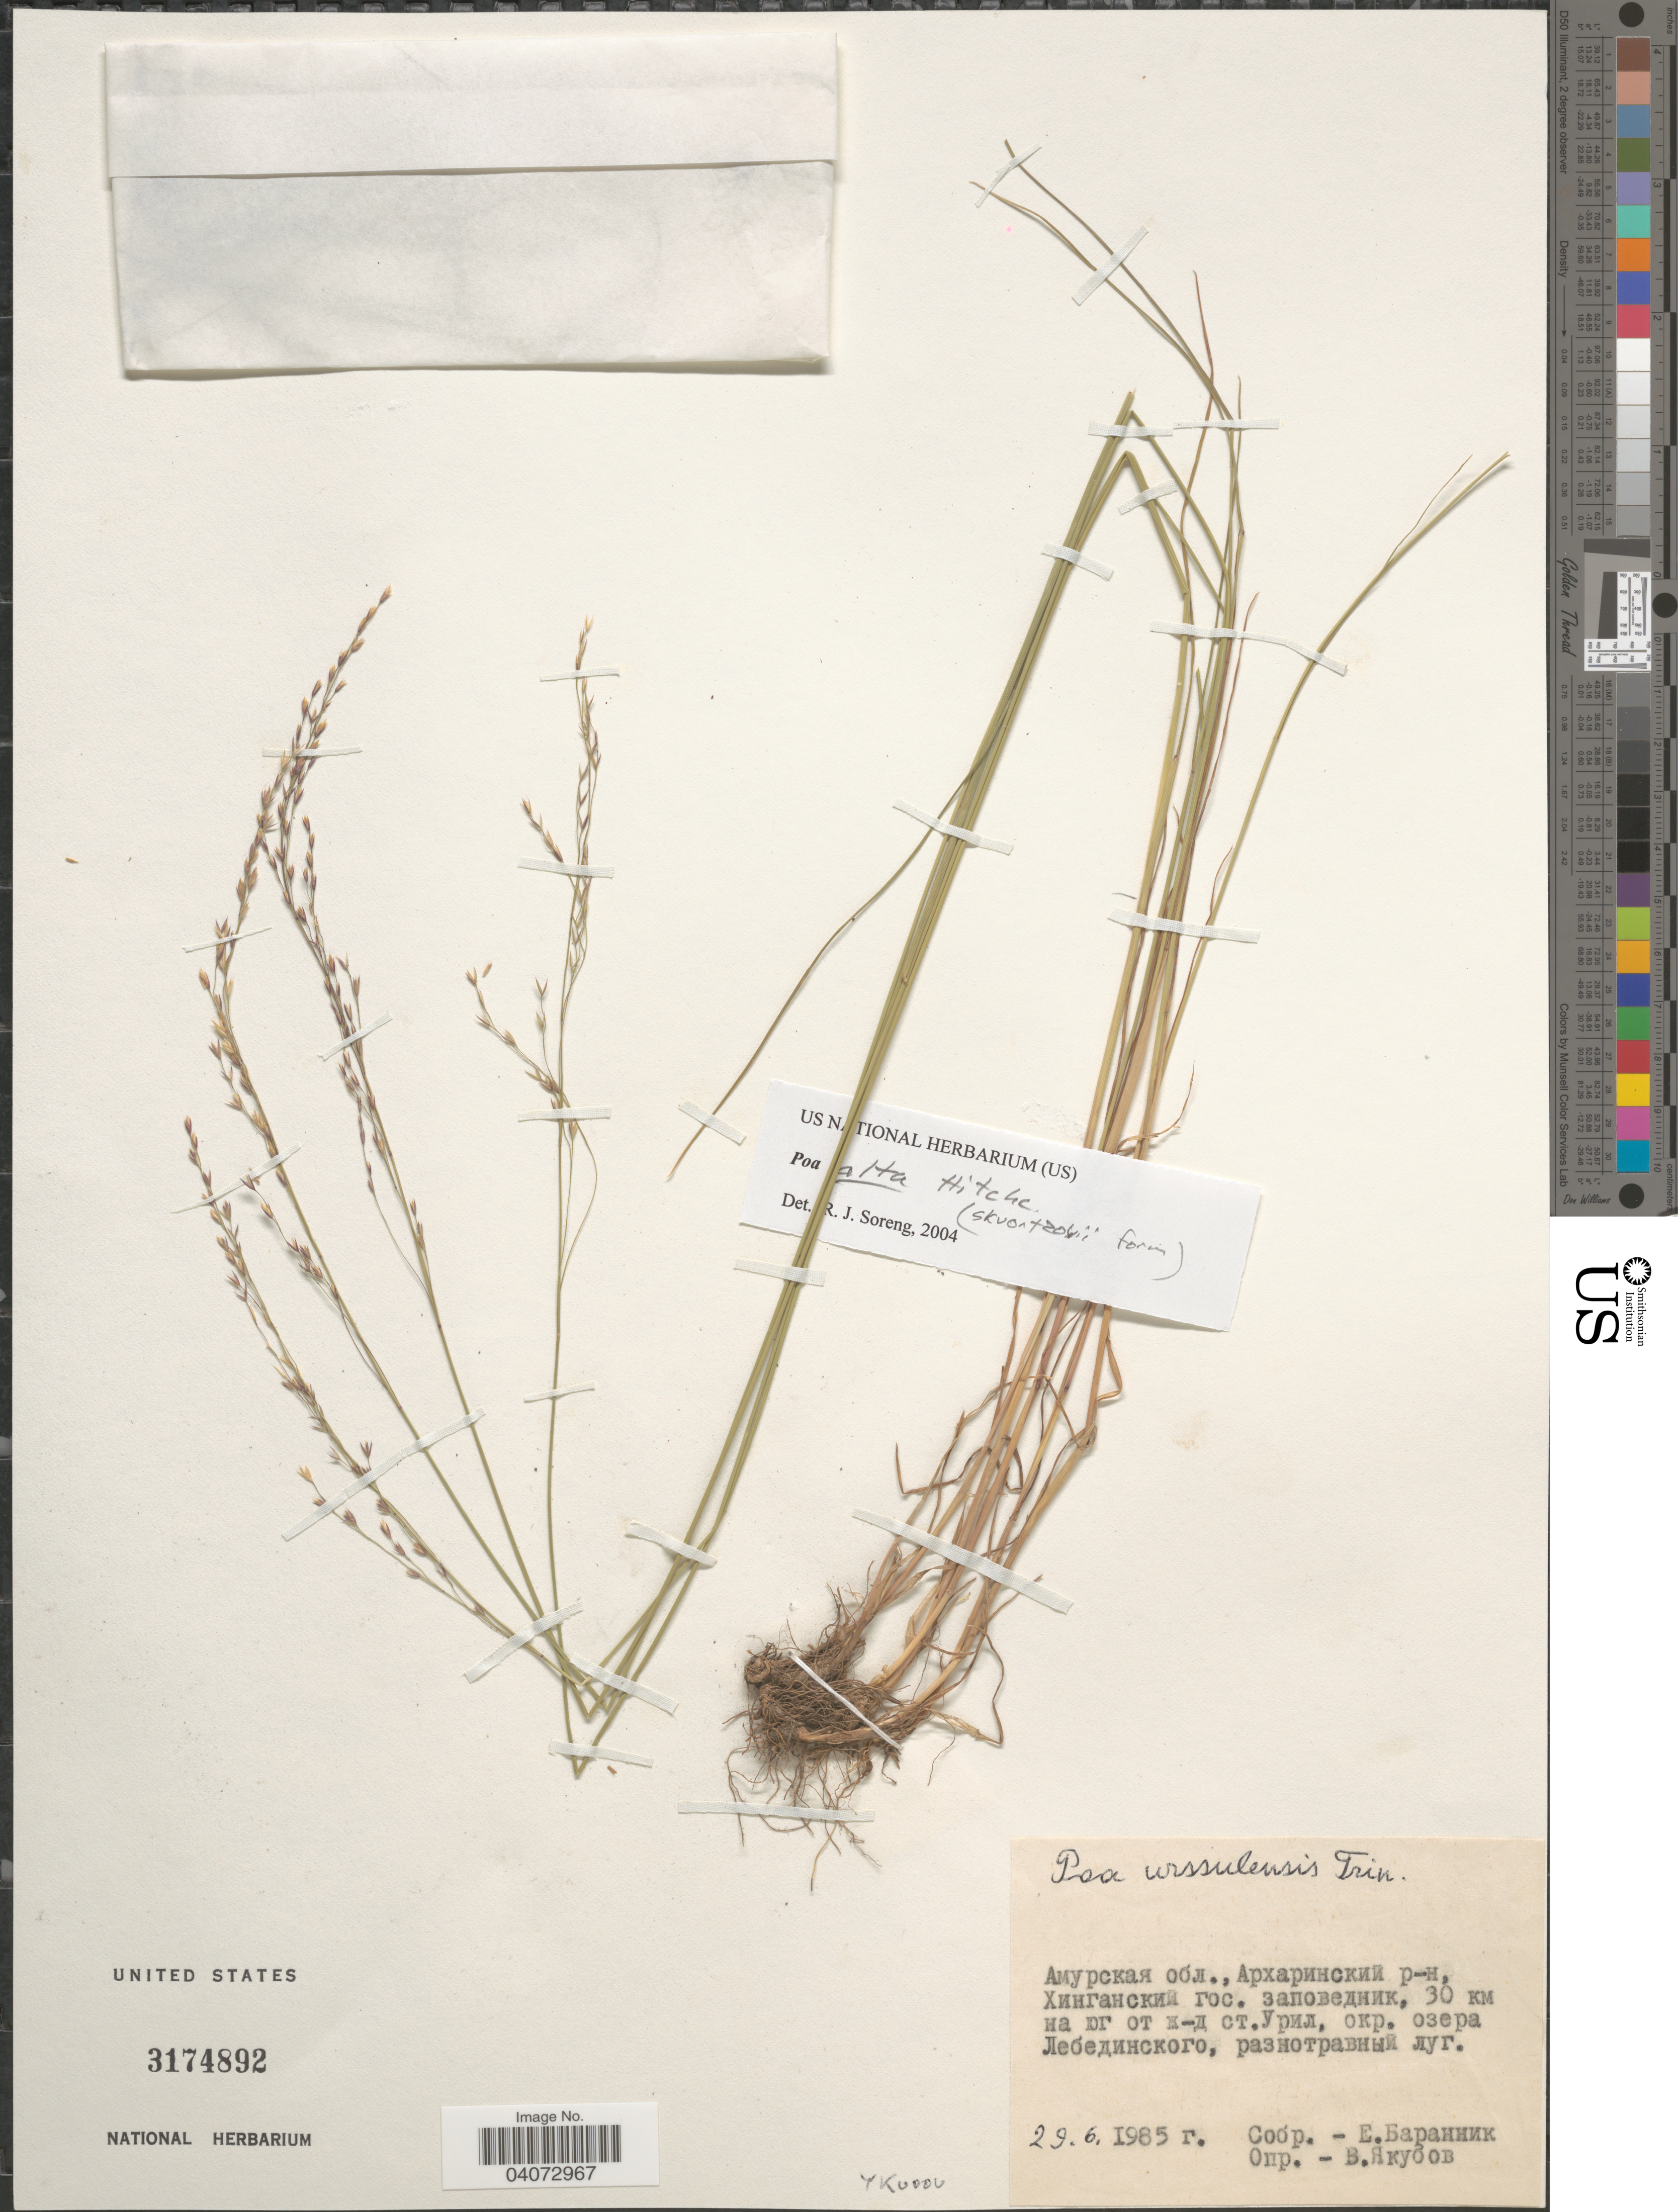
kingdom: Plantae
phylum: Tracheophyta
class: Liliopsida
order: Poales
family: Poaceae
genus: Poa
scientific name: Poa alta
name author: Hitchc.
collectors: E. Barannik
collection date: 1985-06-29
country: Russian Federation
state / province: Amur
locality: District Arkharinskiy, Khingan Nature Reserve, 30 km S from railroad station Uril, vicinity of lake Lebedinskoe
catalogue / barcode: US 3174892